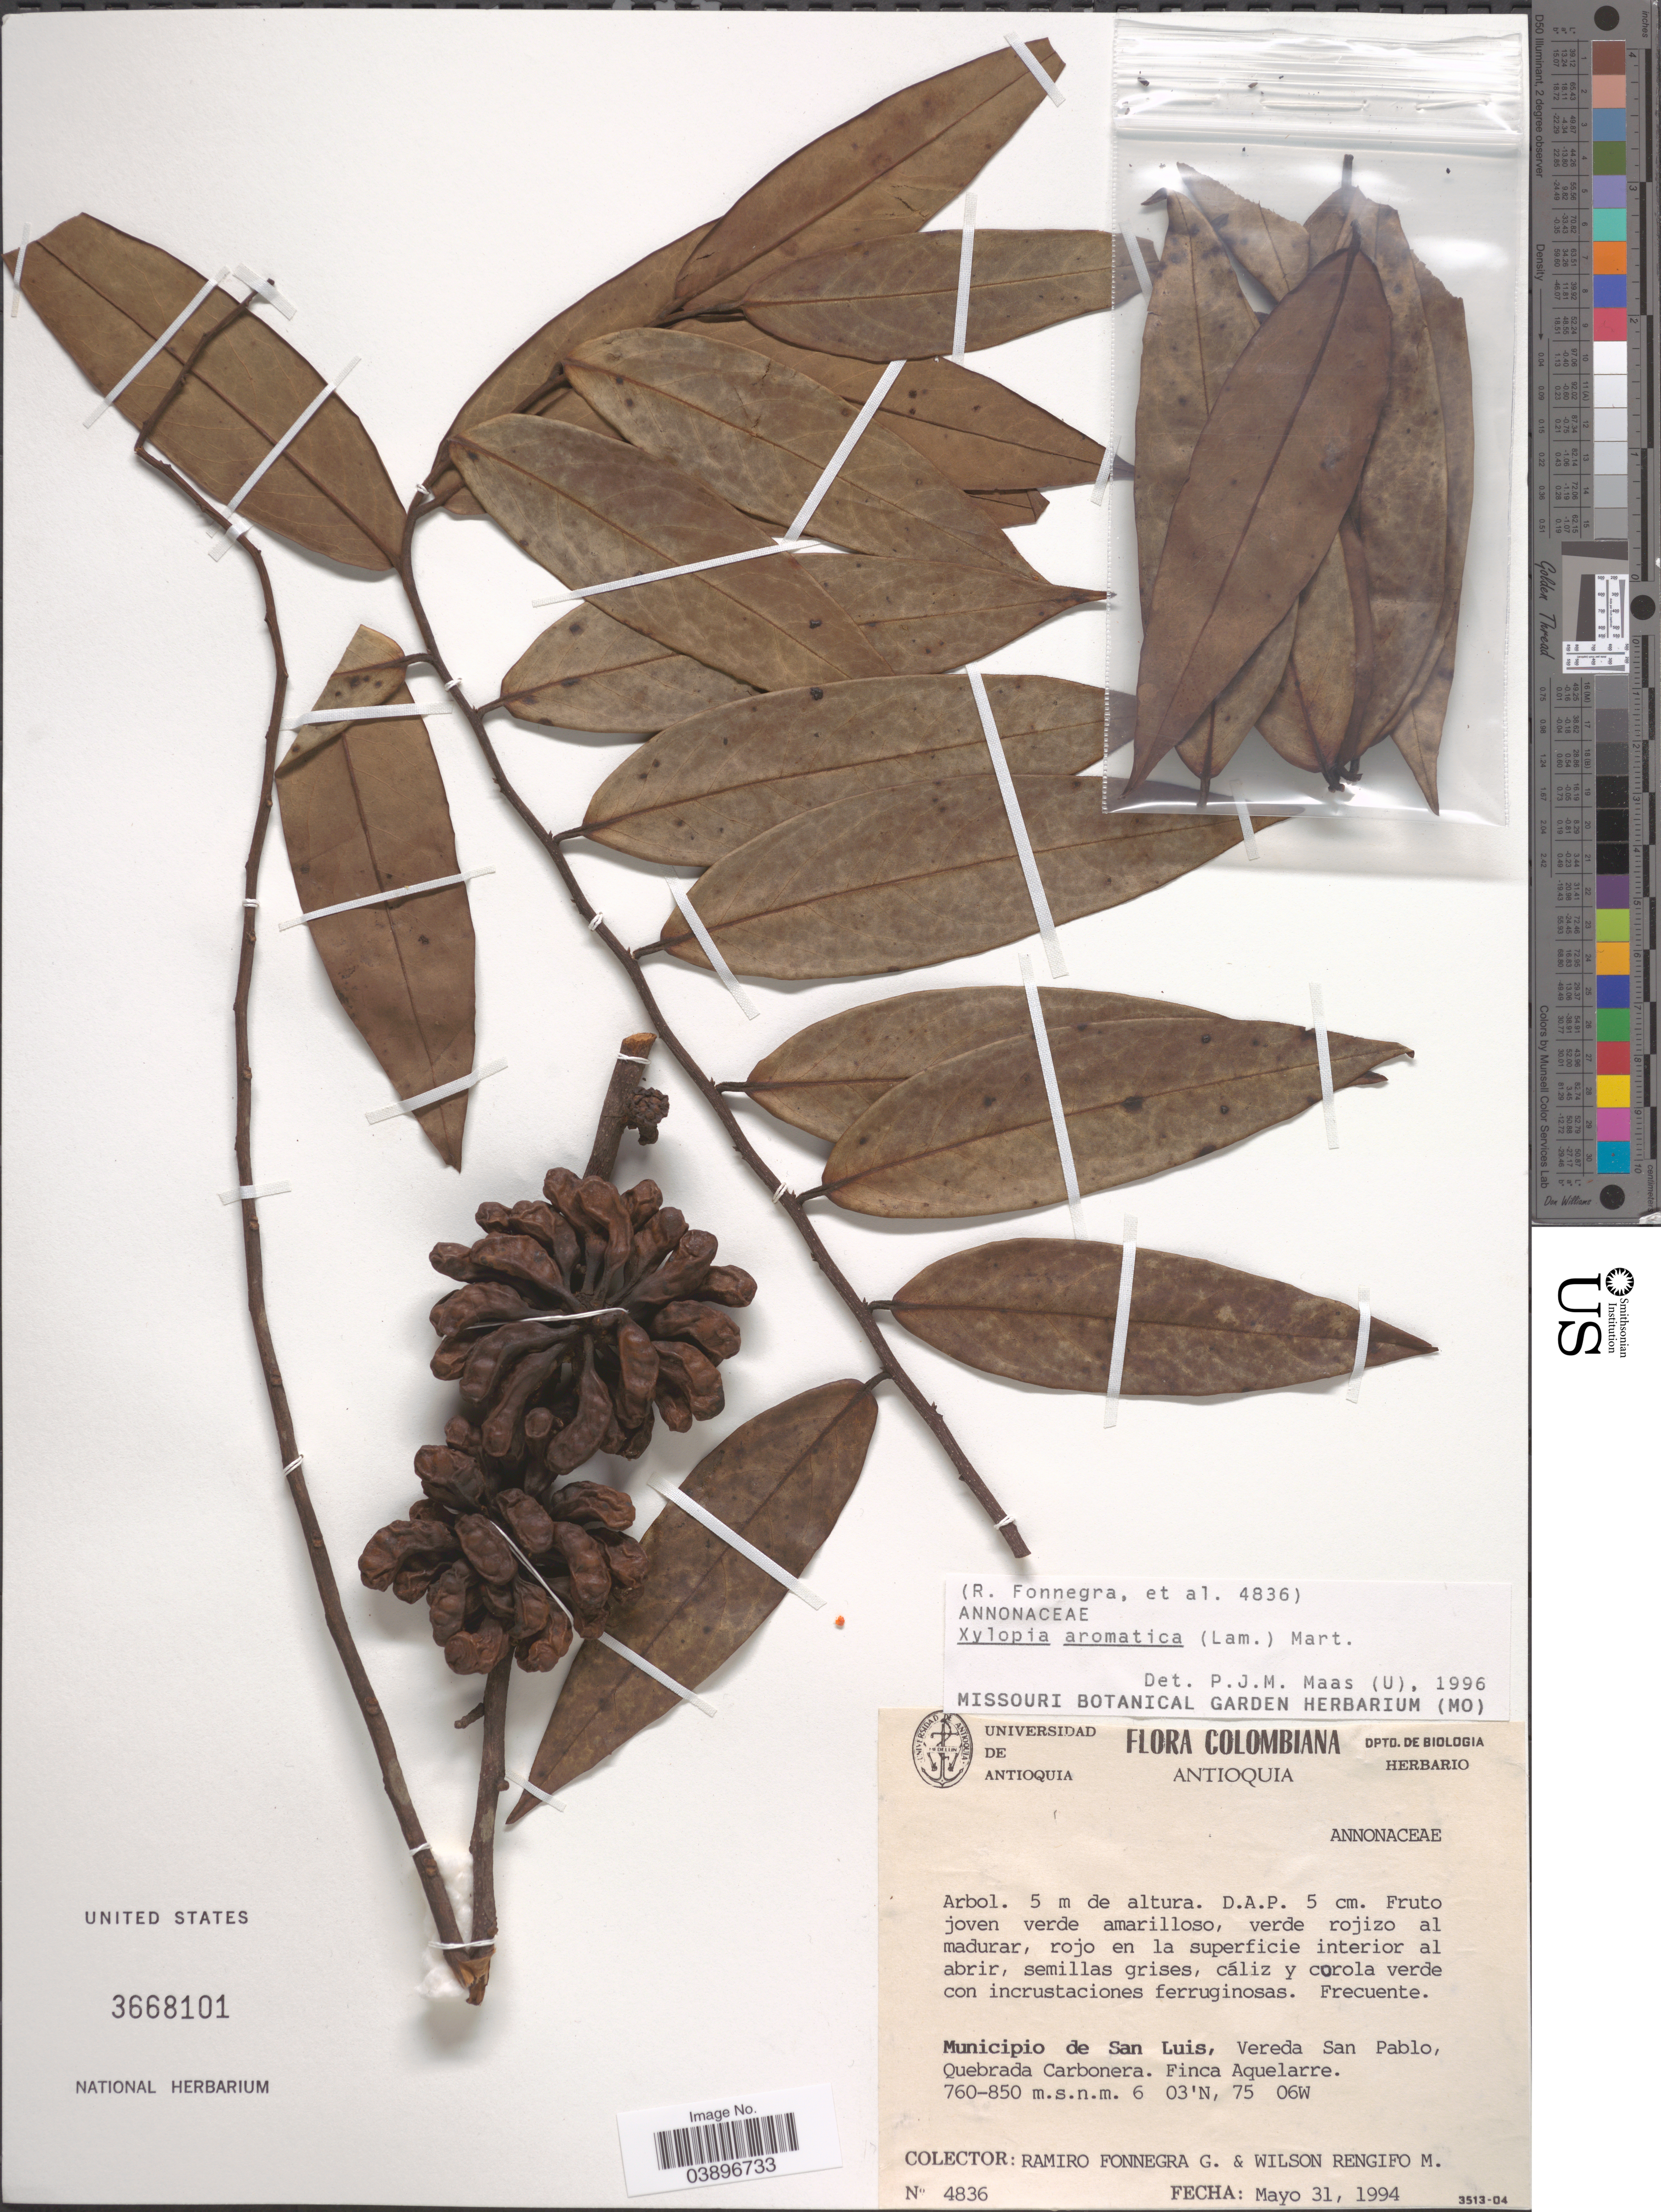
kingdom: Plantae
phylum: Tracheophyta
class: Magnoliopsida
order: Magnoliales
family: Annonaceae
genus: Xylopia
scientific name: Xylopia aromatica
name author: (Lam.) Mart.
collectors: R. Fonnegra G. & W. Rengifo M.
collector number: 4836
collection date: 1994-05-31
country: Colombia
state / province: Antioquia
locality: Municipio de San Luis, Vereda San Pablo, Quebrada Carbonera. Finca Aquelarre.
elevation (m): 760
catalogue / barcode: US 3668101